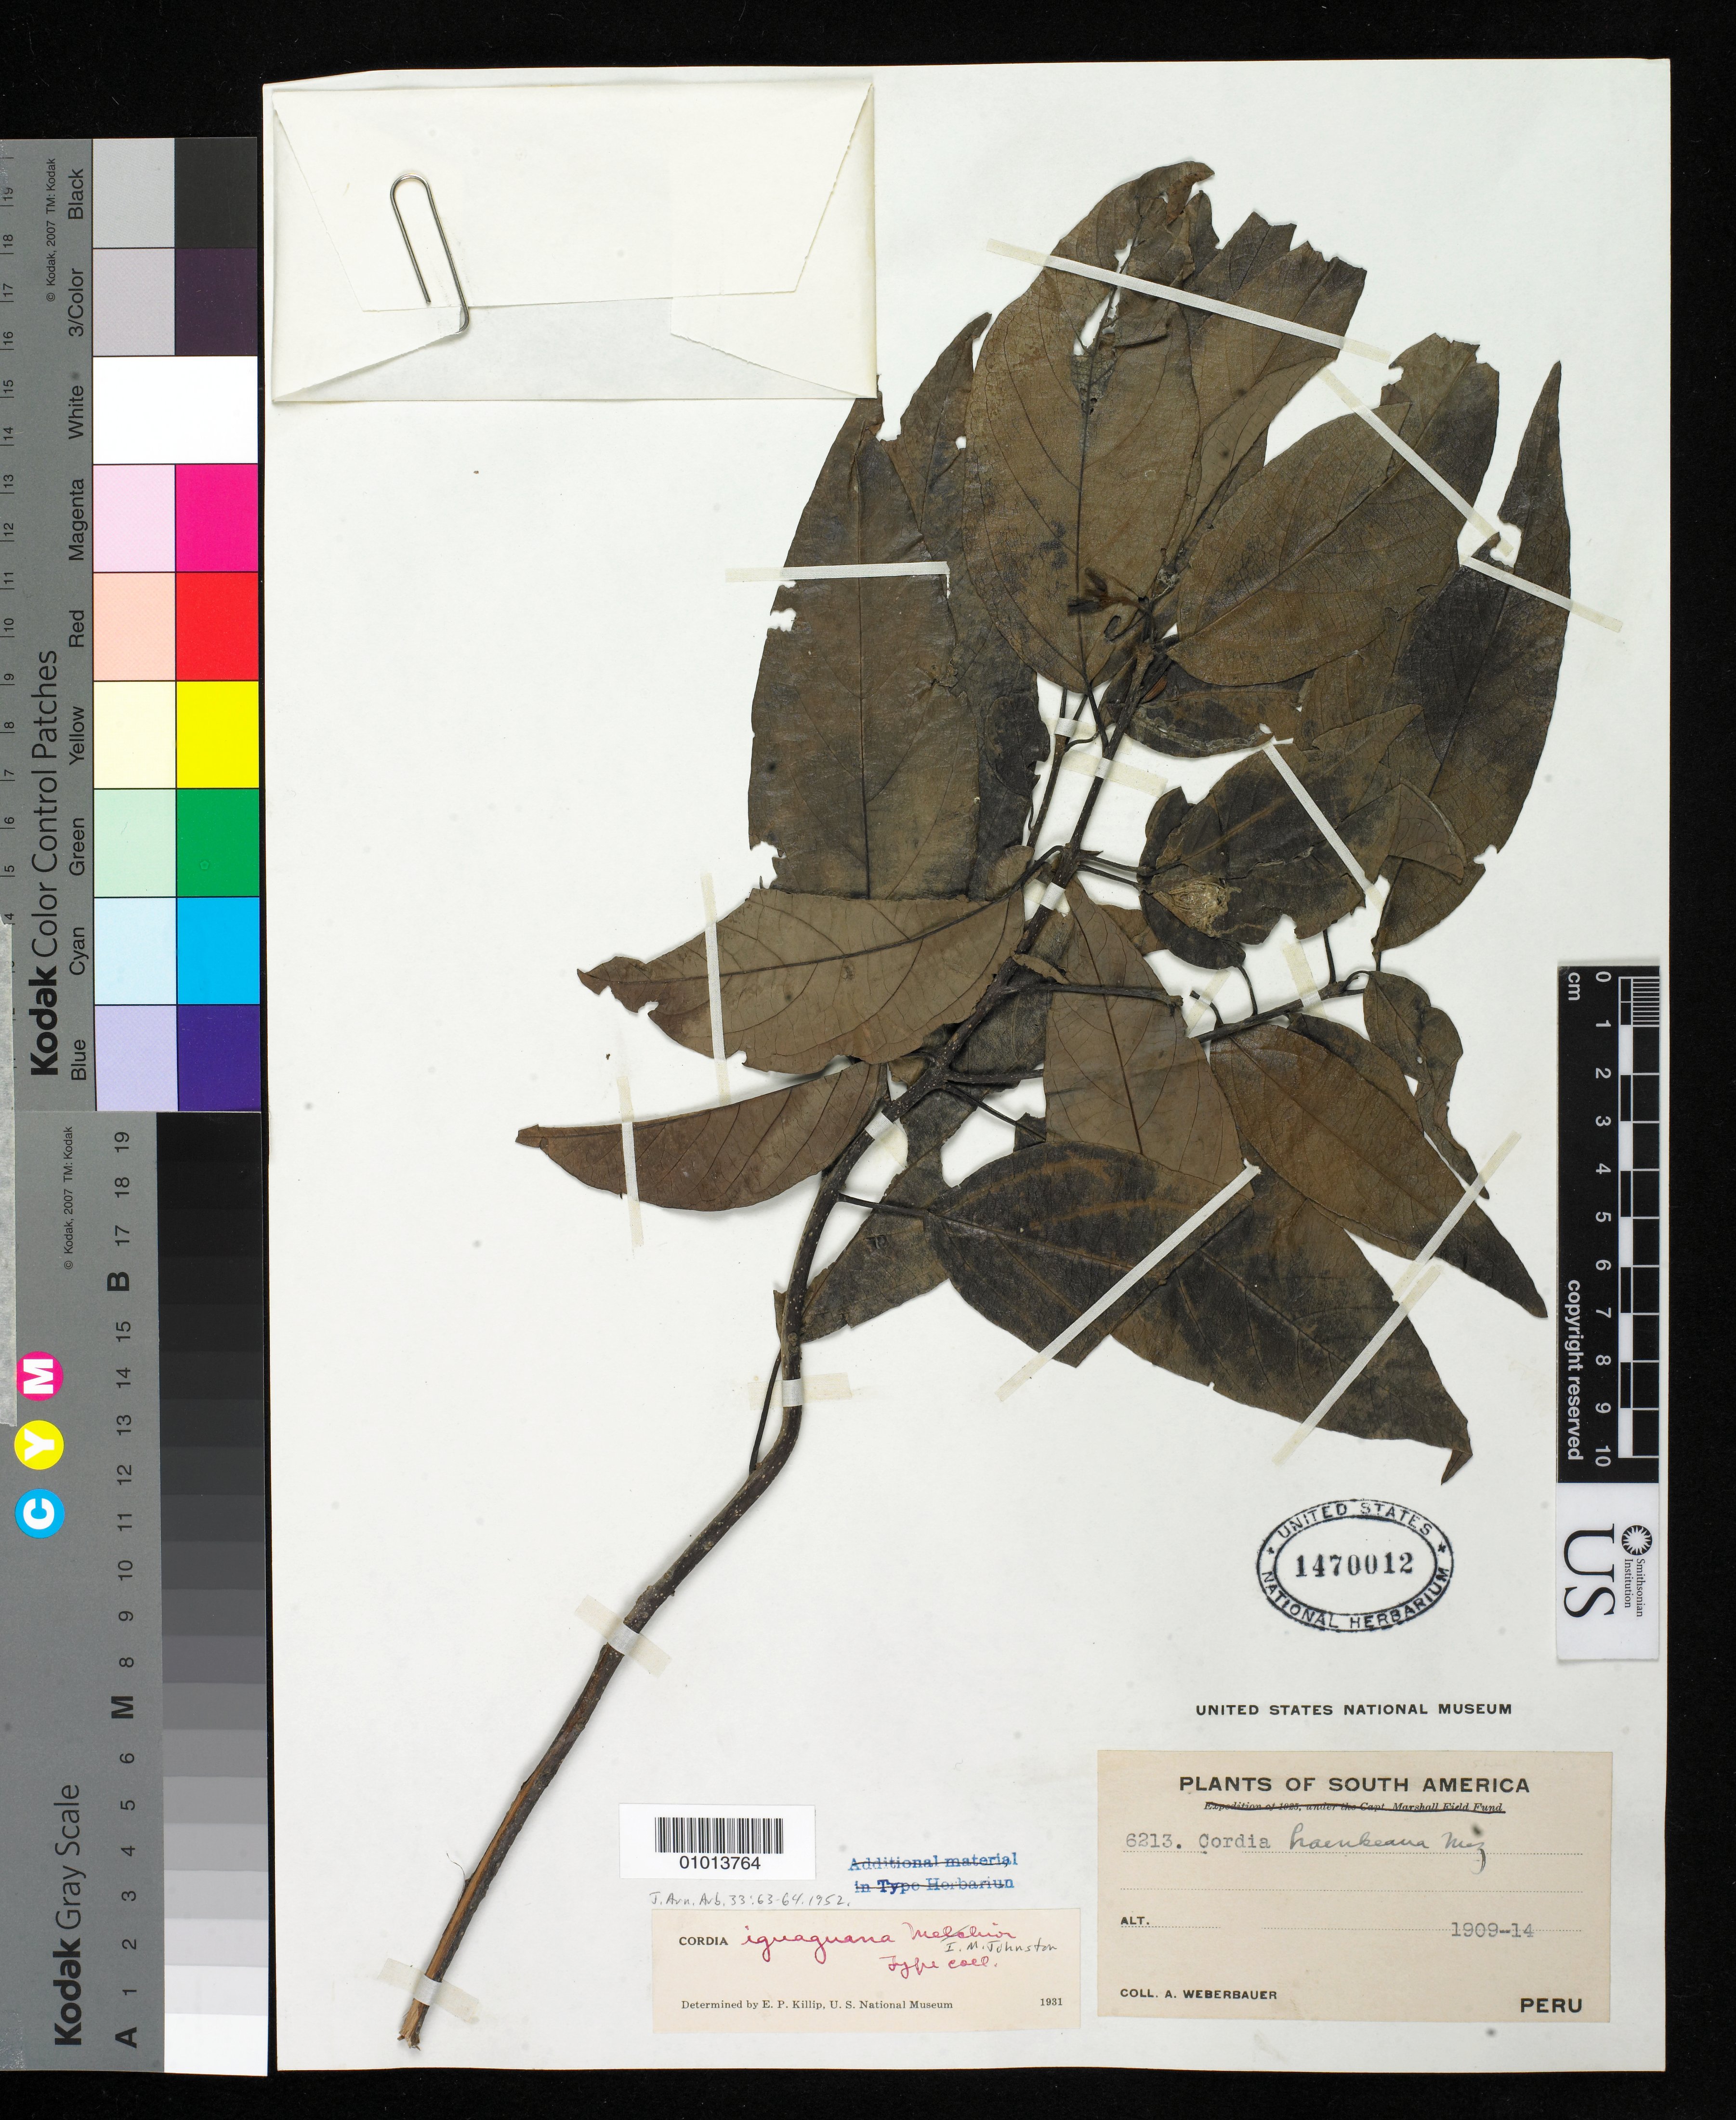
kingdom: Plantae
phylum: Tracheophyta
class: Magnoliopsida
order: Boraginales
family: Cordiaceae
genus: Cordia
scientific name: Cordia iguaguana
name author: I.M. Johnst.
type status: Isotype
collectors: A. Weberbauer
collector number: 6213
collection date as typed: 1909 to -- --- 1914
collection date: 1909/1914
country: Peru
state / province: Cajamarca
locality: Jaen.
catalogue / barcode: US 1470012